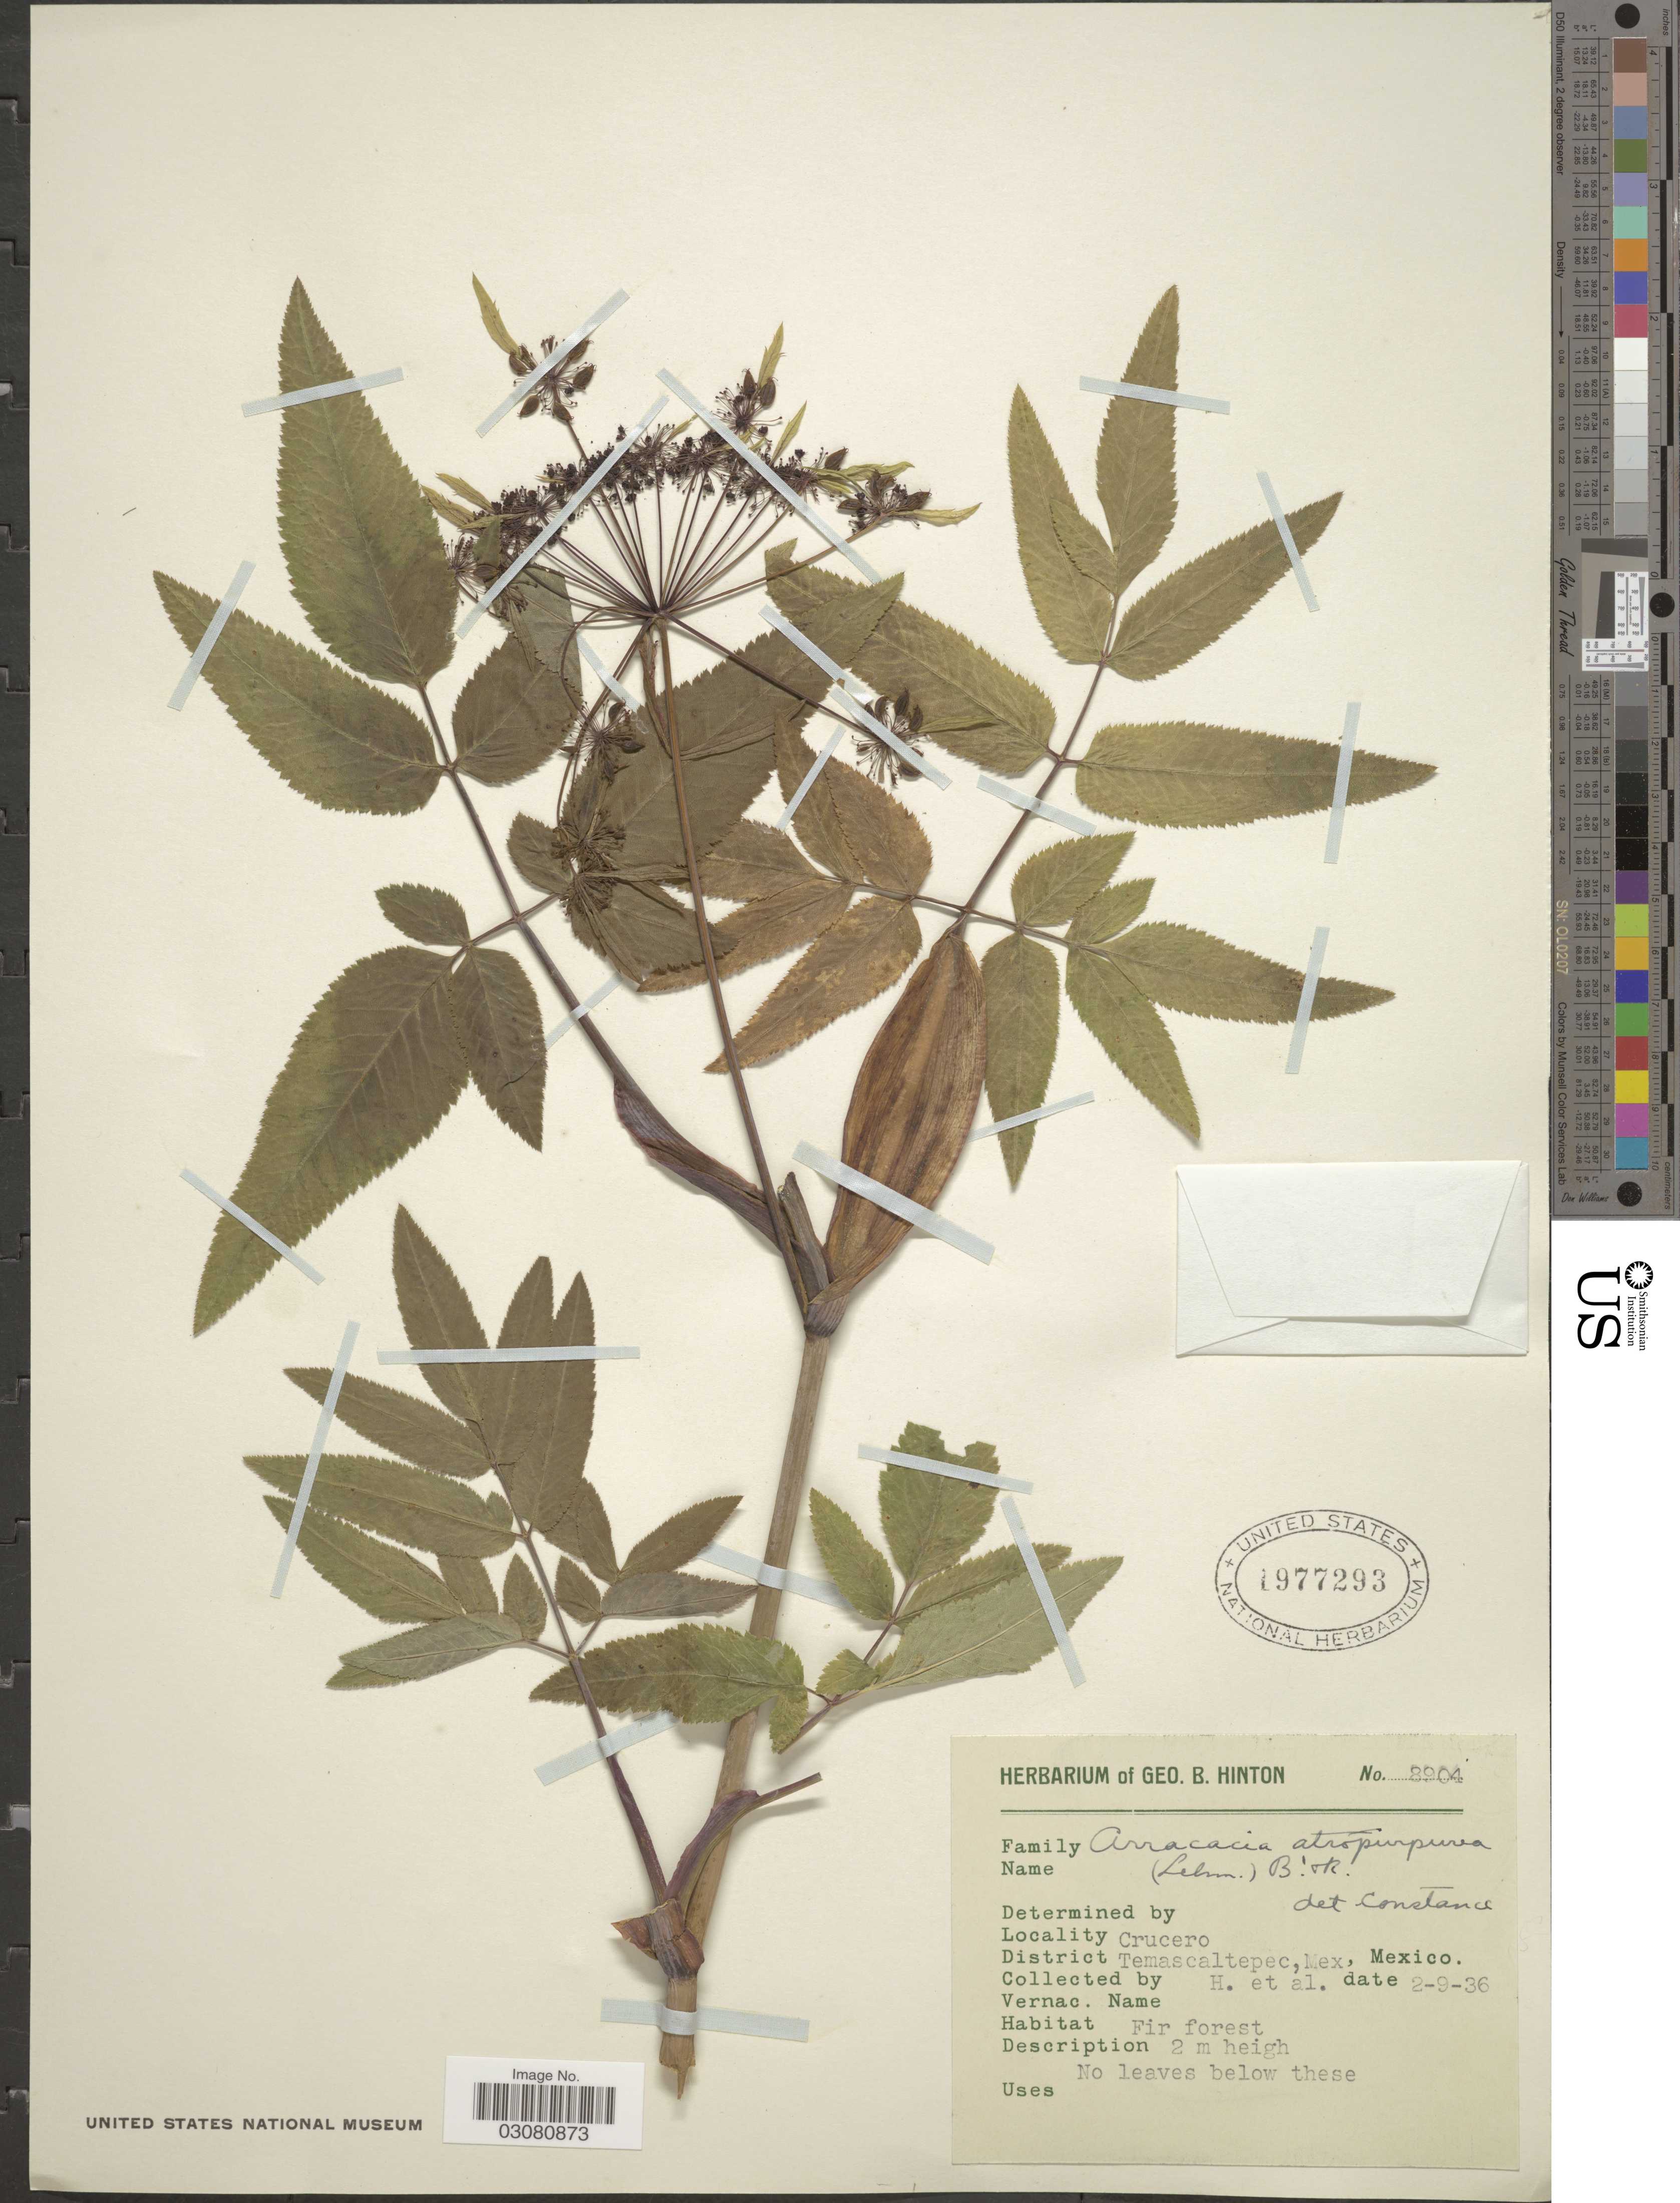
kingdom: Plantae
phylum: Tracheophyta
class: Magnoliopsida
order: Apiales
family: Apiaceae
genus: Arracacia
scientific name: Arracacia atropurpurea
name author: (Lehm.) Benth. & Hook. f. ex Hemsl.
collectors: G. B. Hinton & et al.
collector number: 8904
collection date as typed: Transcribed d/m/y: 2/9/36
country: Mexico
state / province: México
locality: Crucero. District Temascaltepec, Mex.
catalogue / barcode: US 1977293